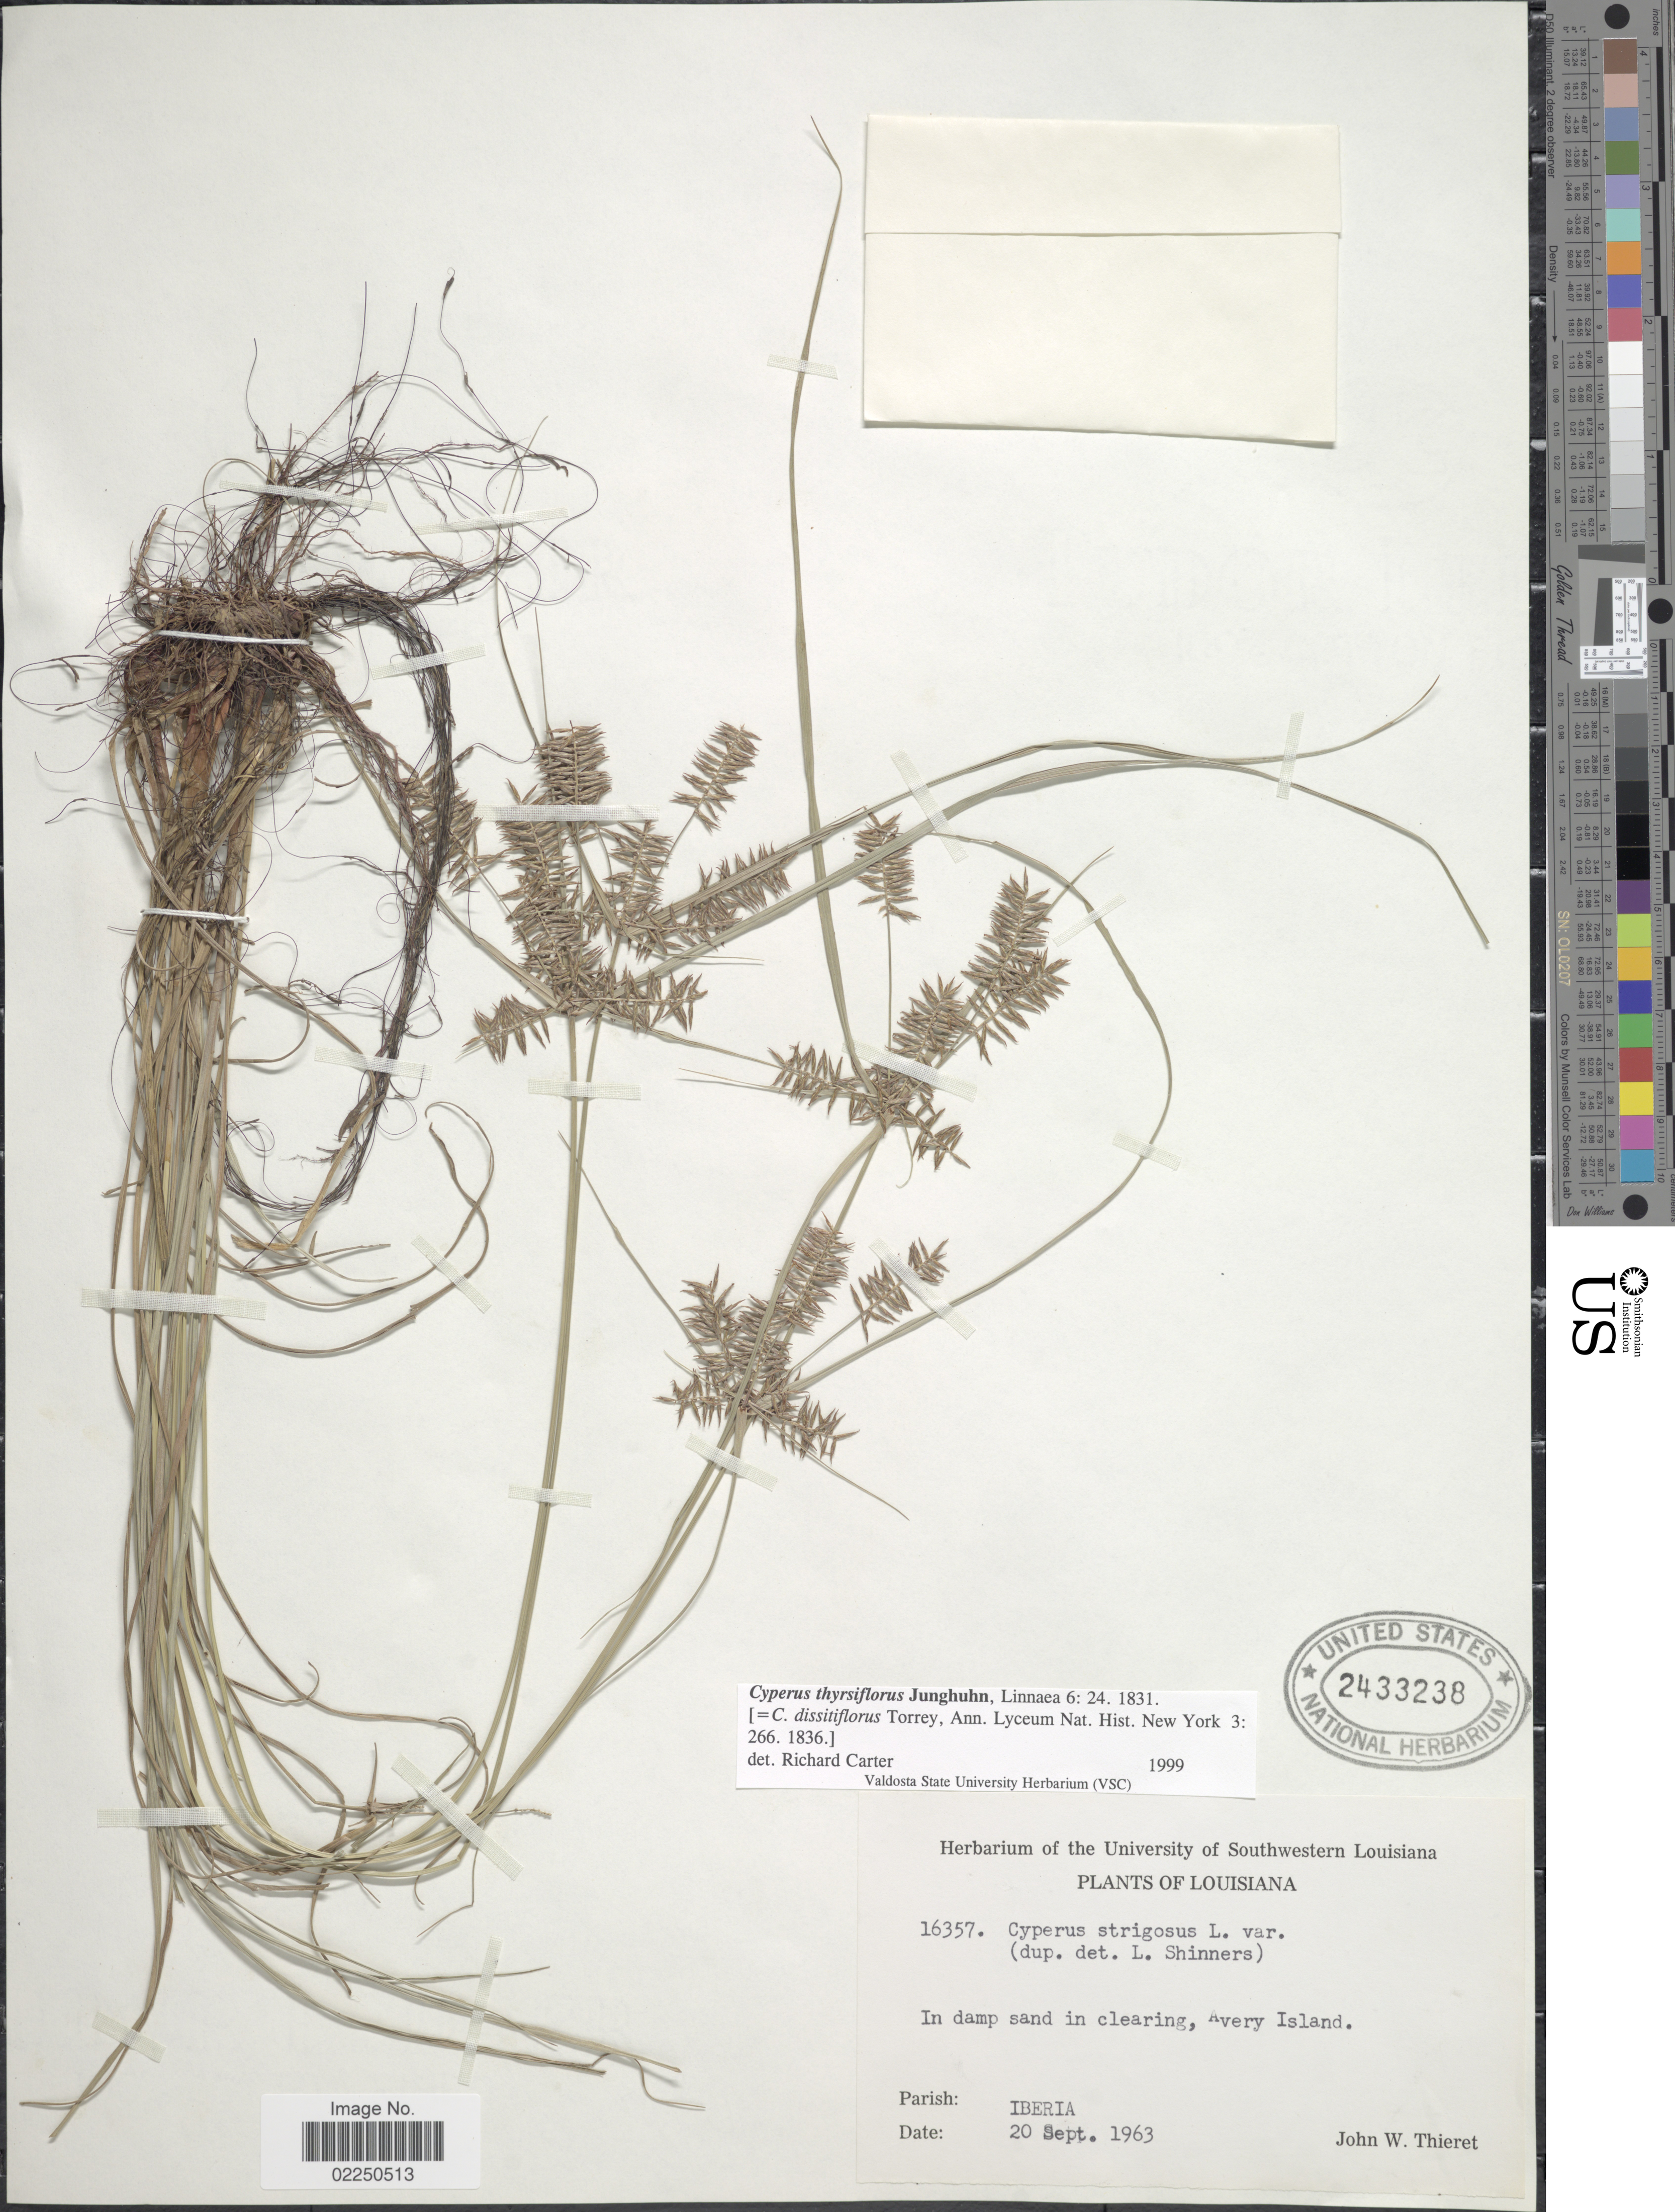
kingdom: Plantae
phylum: Tracheophyta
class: Liliopsida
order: Poales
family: Cyperaceae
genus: Cyperus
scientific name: Cyperus thyrsiflorus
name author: Jungh.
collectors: J. W. Thieret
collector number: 16357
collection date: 1963-09-20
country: United States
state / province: Louisiana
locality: In damp sand clearing, Avery Island. Parish; Iberia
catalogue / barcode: US 2433238